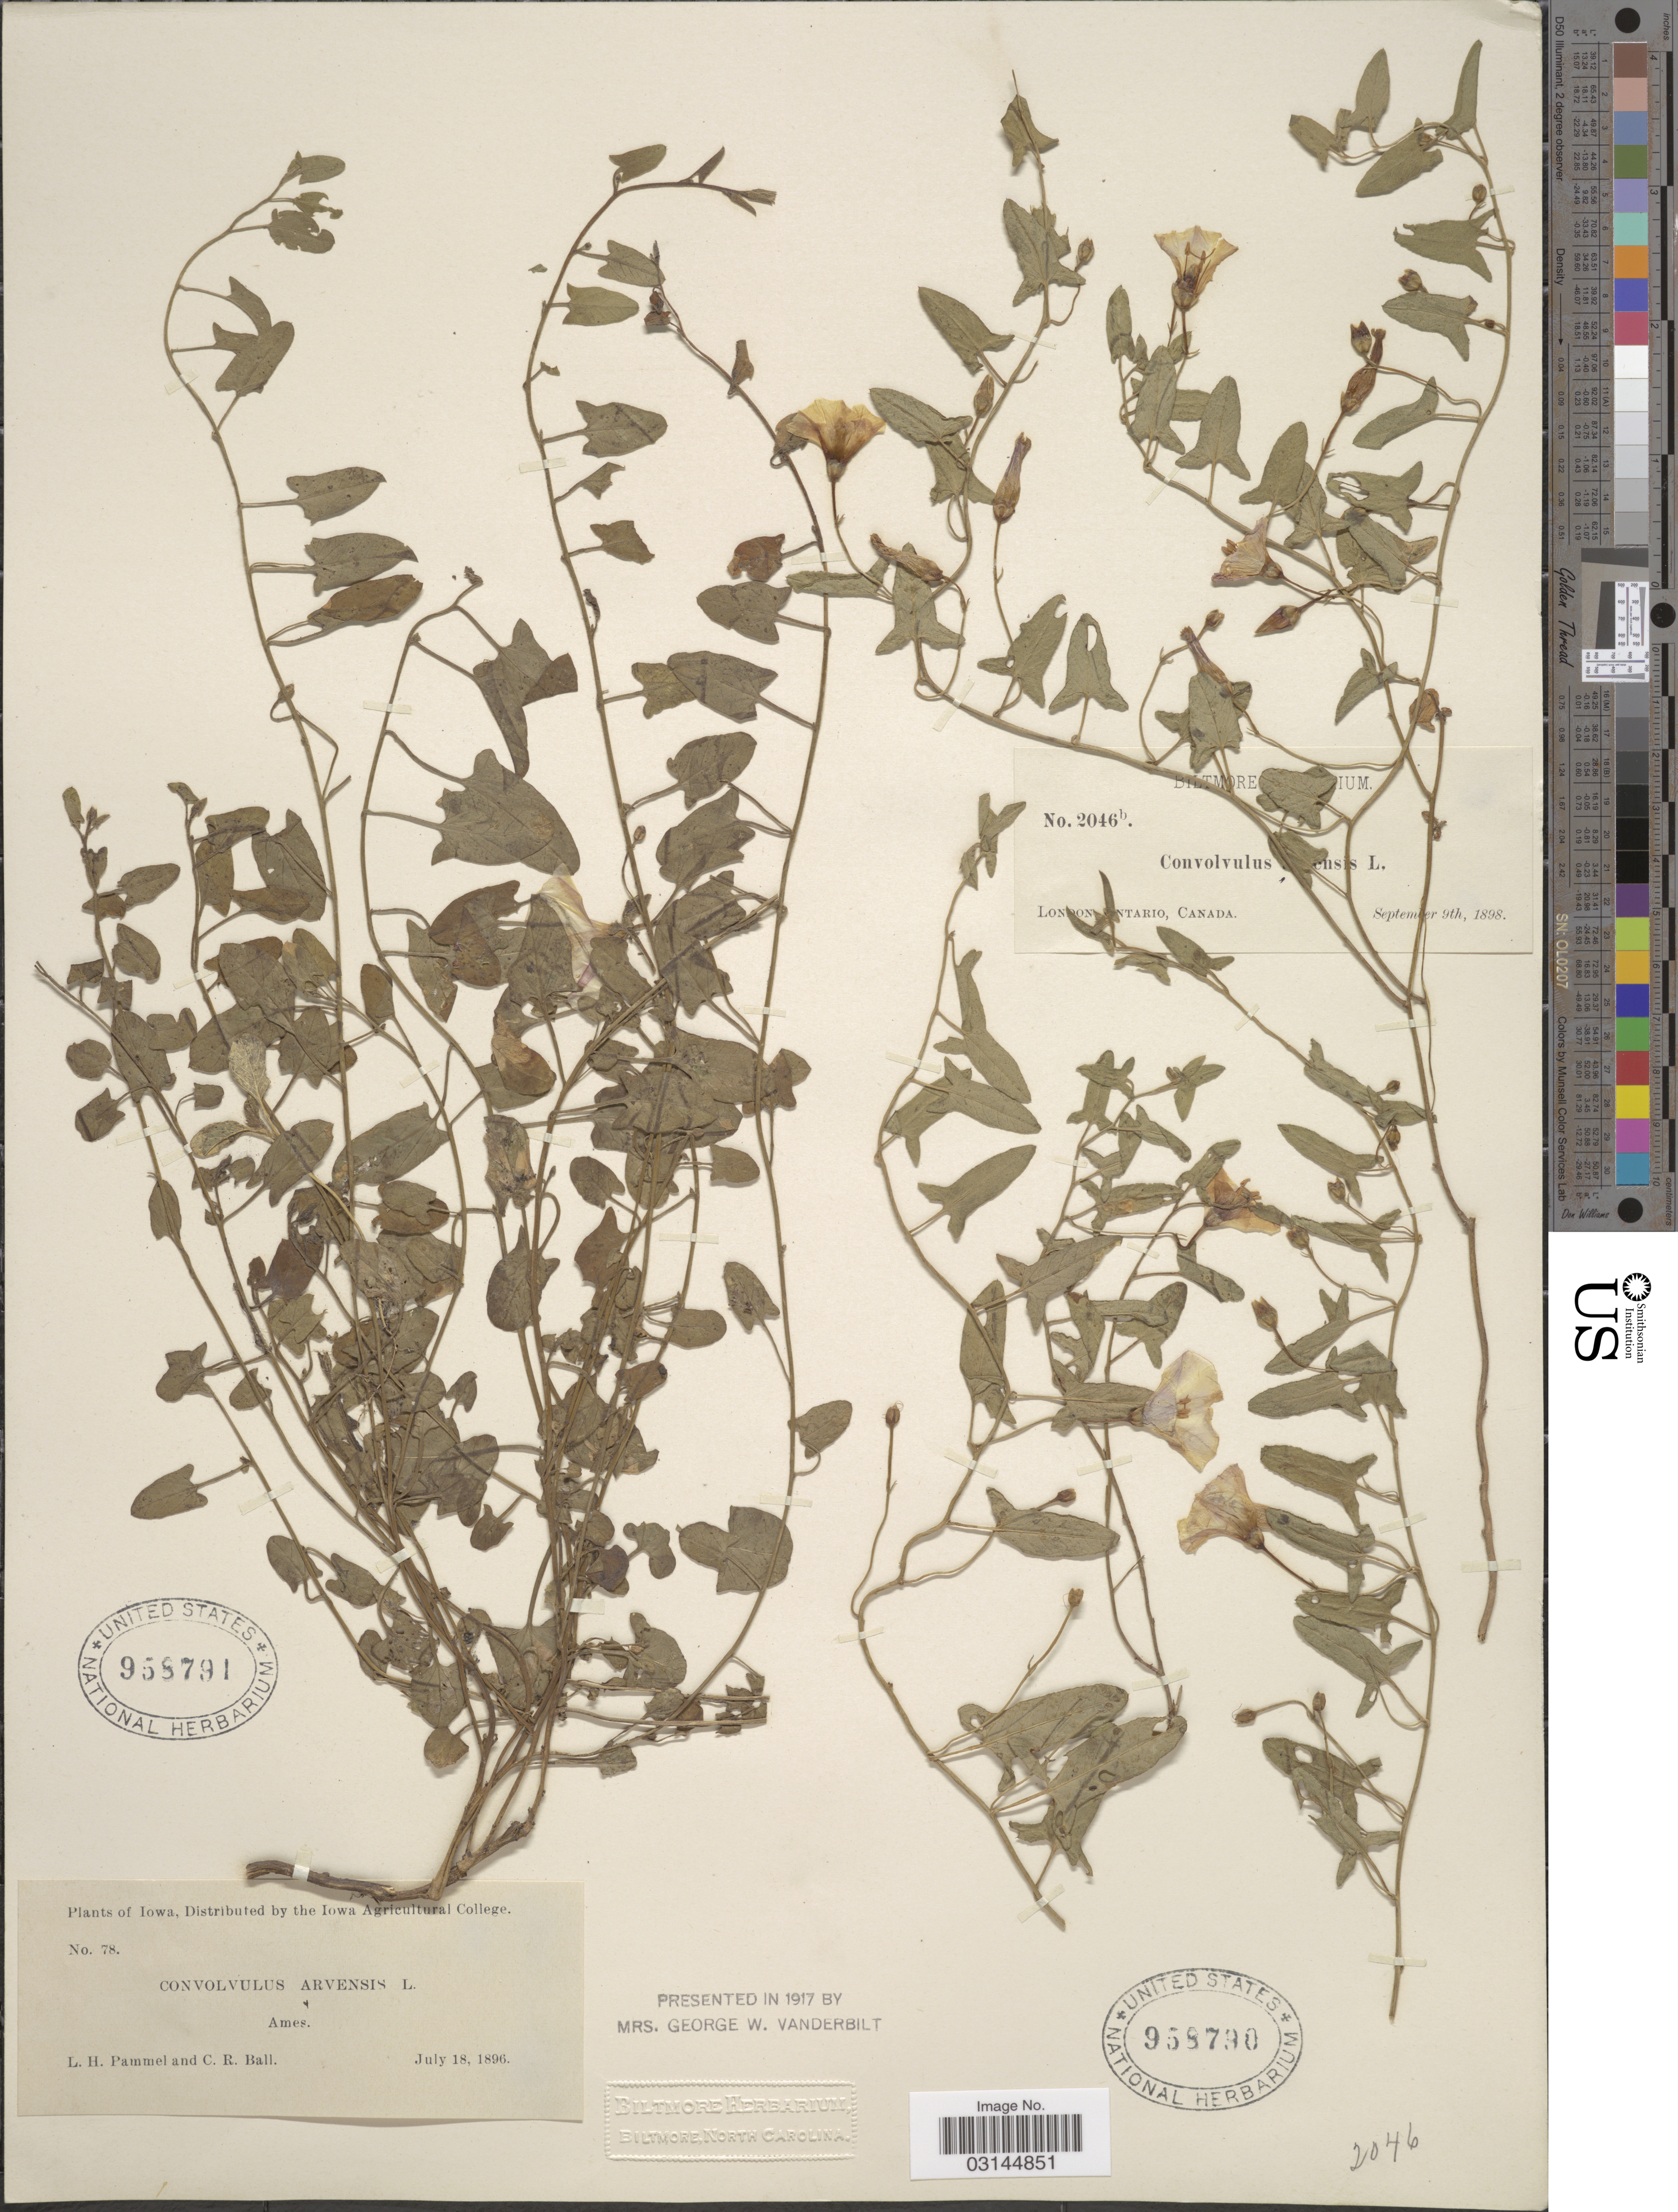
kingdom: Plantae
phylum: Tracheophyta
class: Magnoliopsida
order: Solanales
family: Convolvulaceae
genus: Convolvulus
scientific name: Convolvulus arvensis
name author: L.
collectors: ex herb. Biltmore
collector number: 2046b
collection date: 1898-09-09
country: Canada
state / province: Ontario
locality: London.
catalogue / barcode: US 958790-2